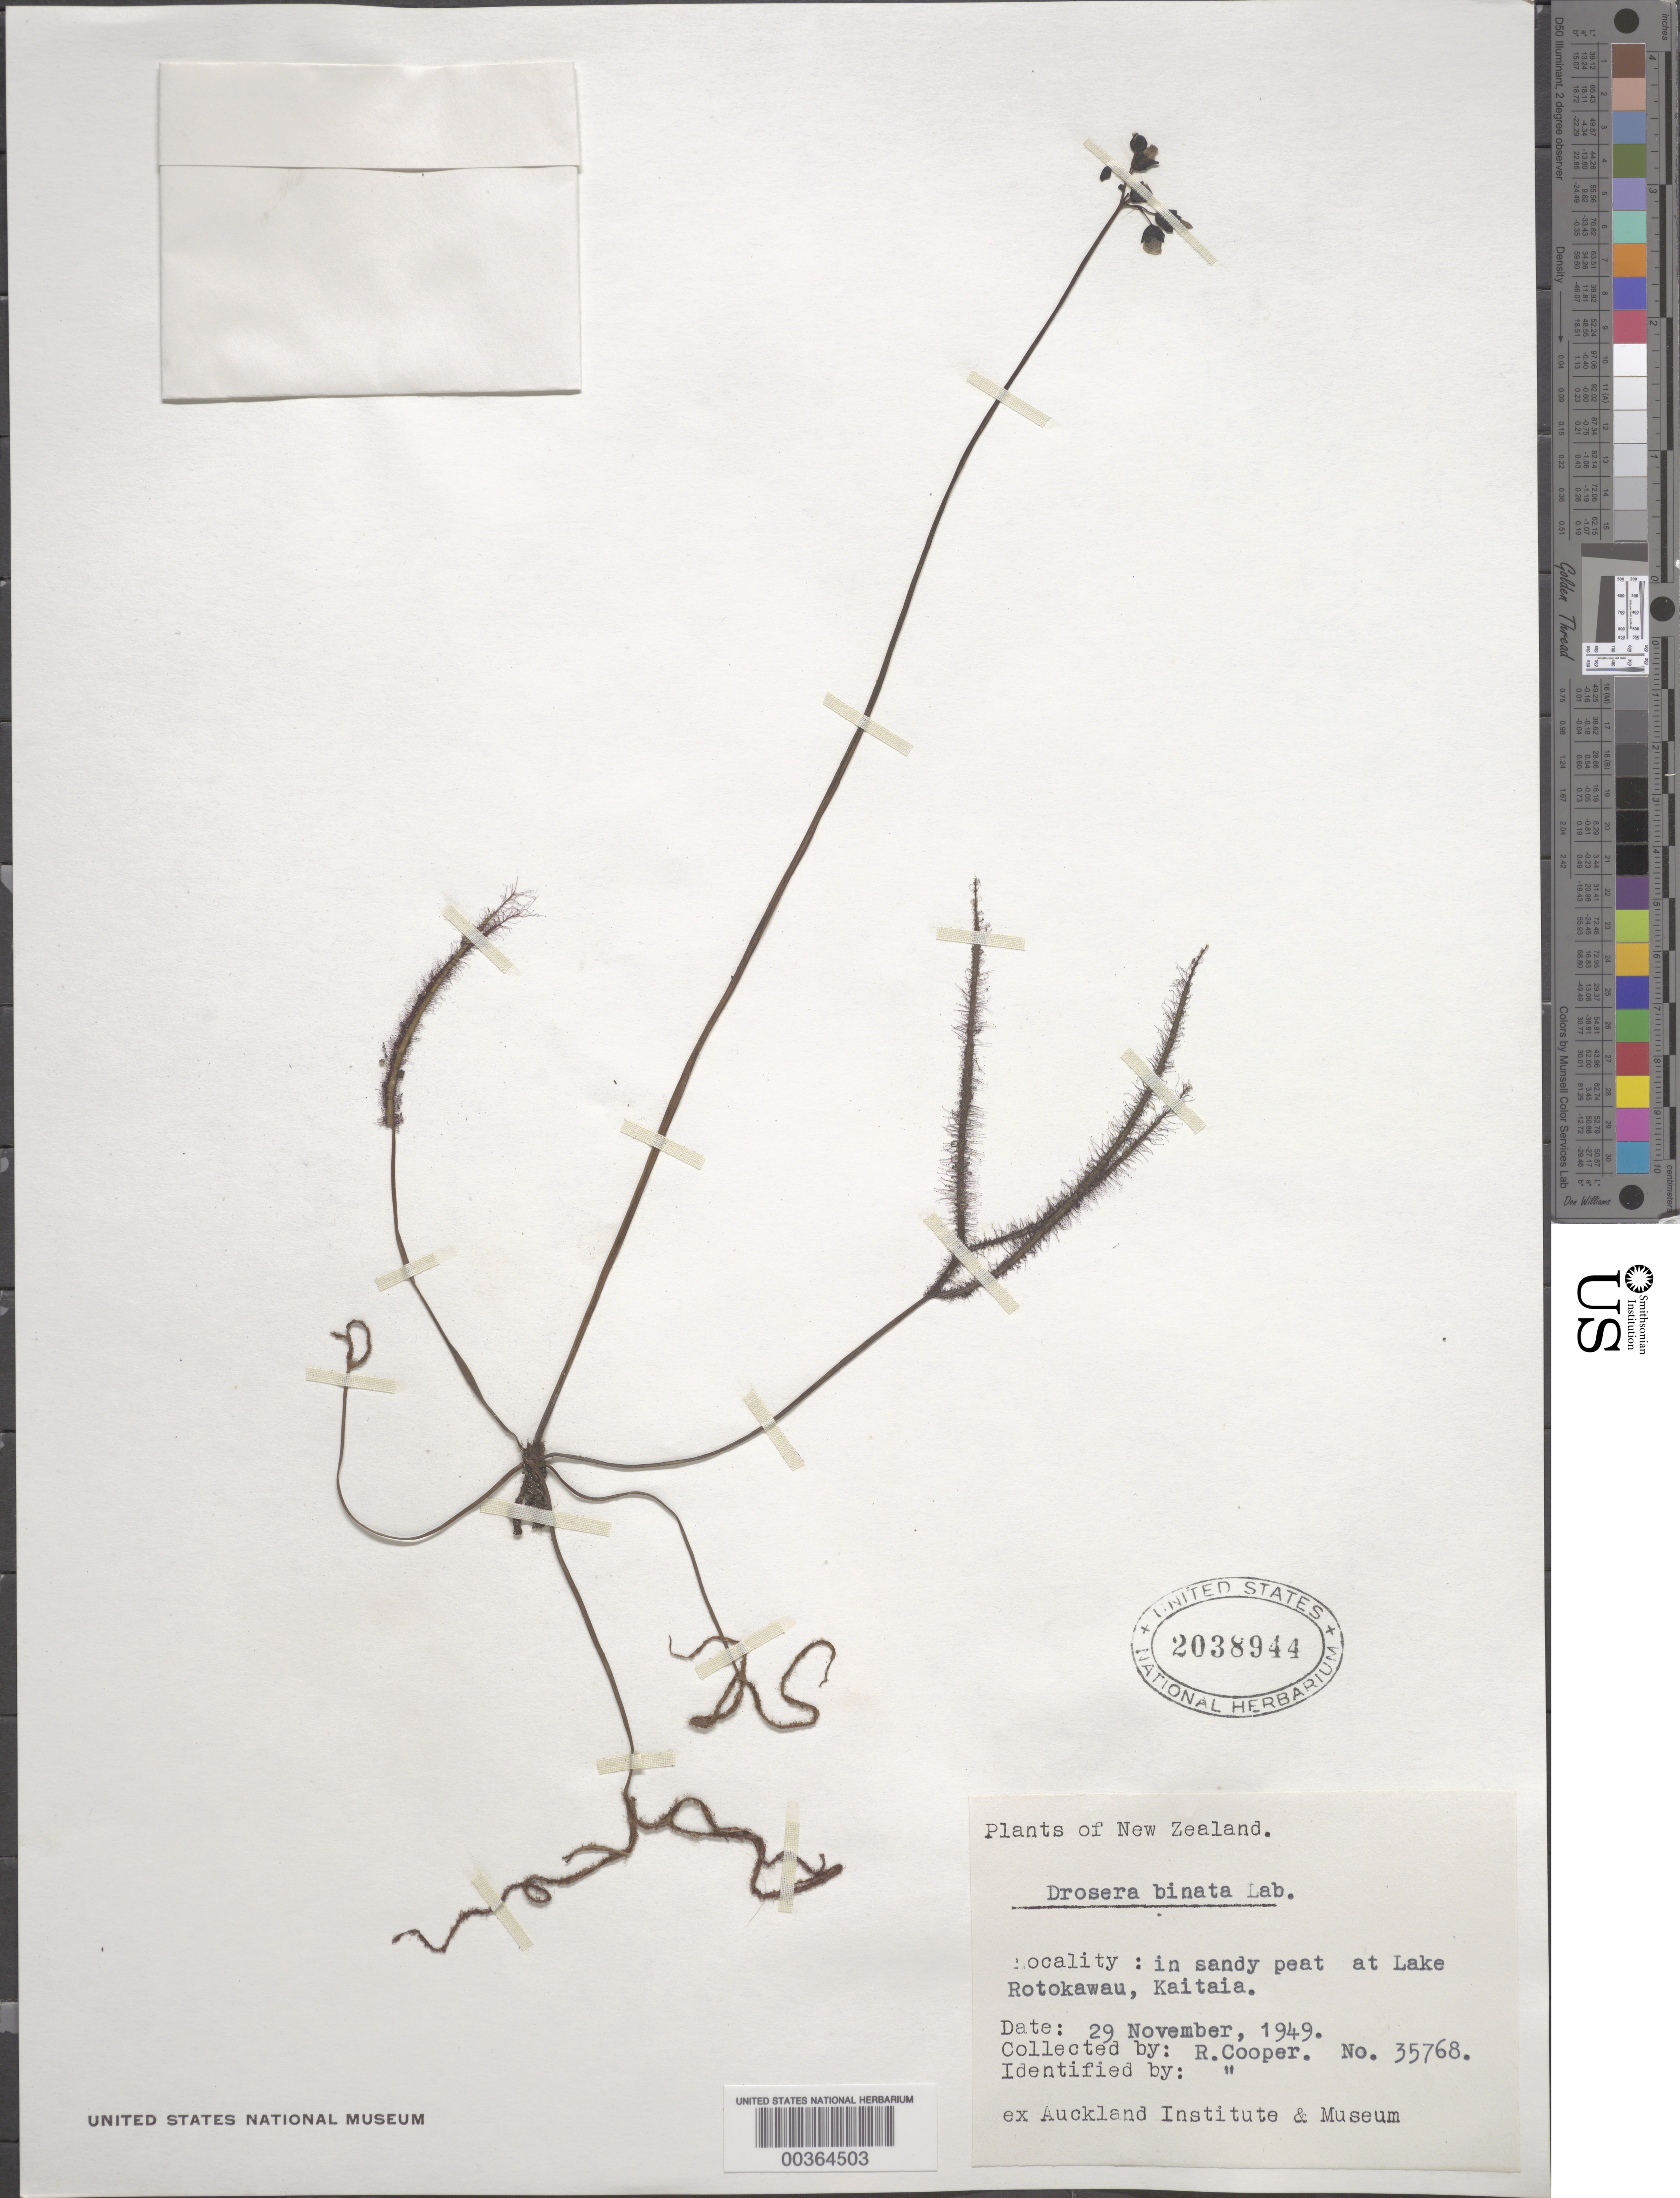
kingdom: Plantae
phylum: Tracheophyta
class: Magnoliopsida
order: Caryophyllales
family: Droseraceae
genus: Drosera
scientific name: Drosera binata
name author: Labill.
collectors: R. Cooper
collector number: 35768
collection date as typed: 29 Nov 1949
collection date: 1949-11-29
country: New Zealand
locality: Lake rotokawau, kaitaia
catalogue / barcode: US 2038944